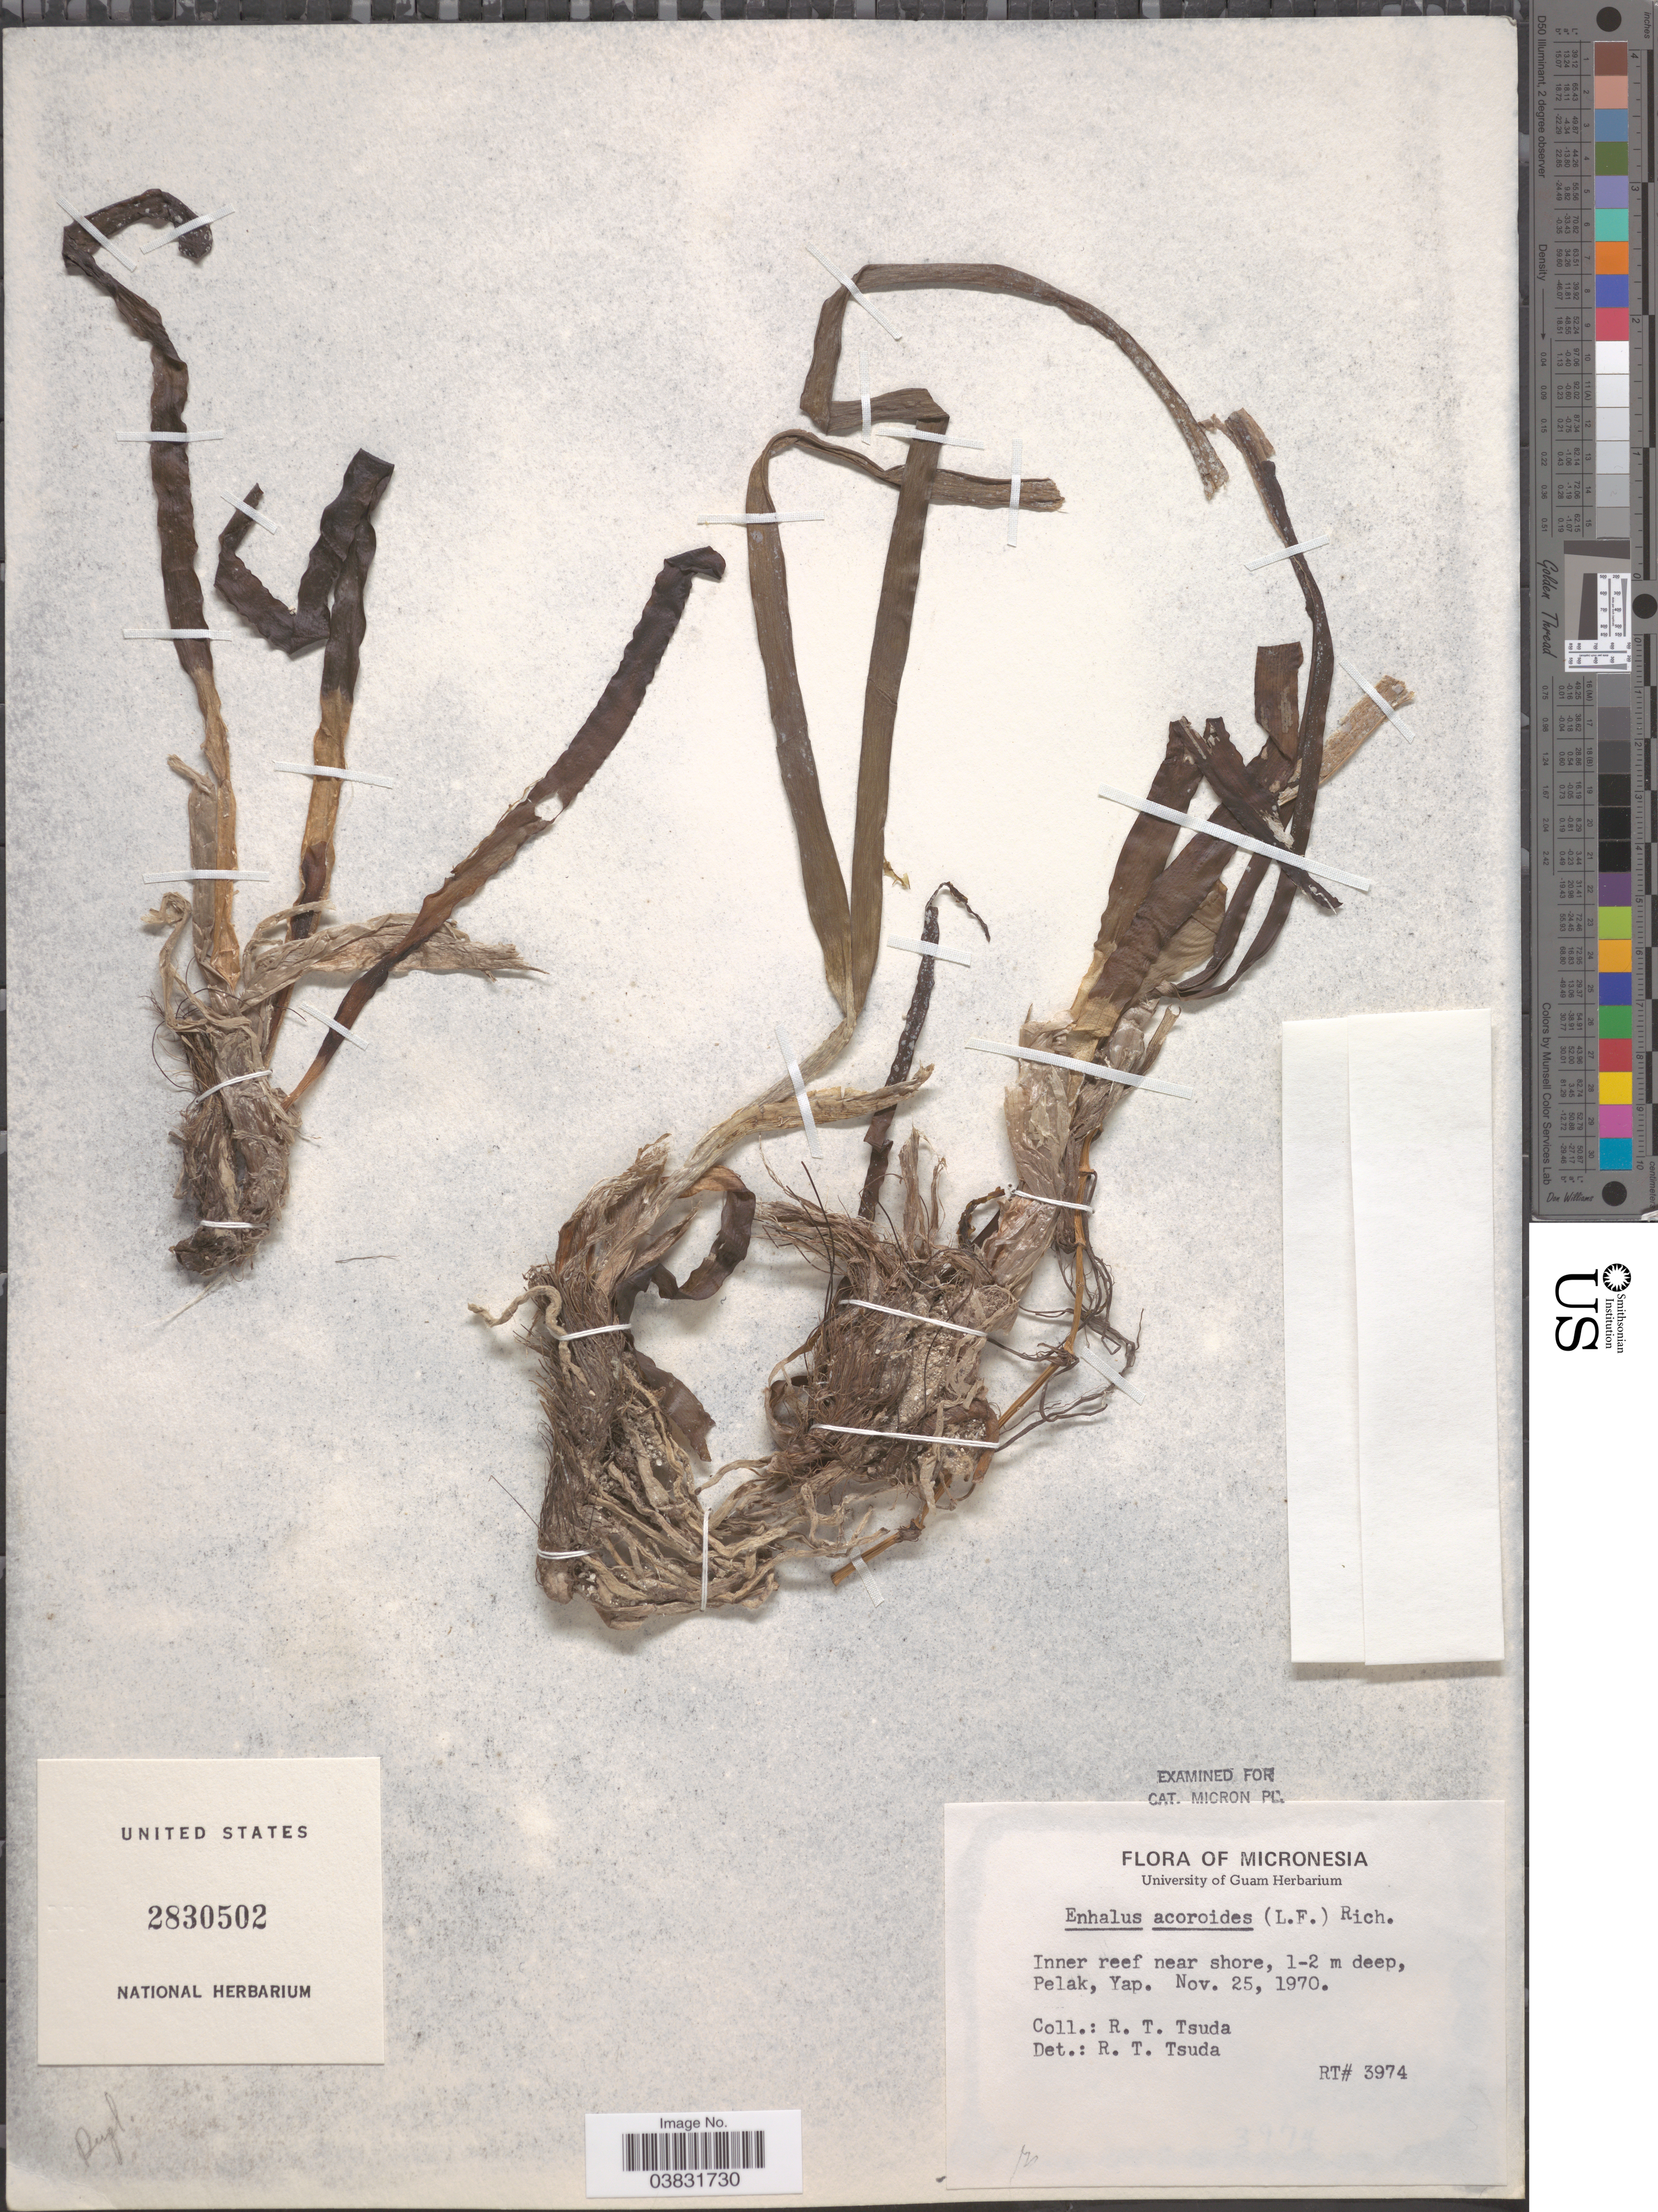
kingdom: Plantae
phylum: Tracheophyta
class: Liliopsida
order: Alismatales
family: Hydrocharitaceae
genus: Enhalus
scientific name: Enhalus acoroides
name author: (L. f.) Royle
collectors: R. Tsuda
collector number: RT3974*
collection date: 1970-11-25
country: Micronesia, Federated States of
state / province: Yap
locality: Inner reef near shore, Pelak, Yap.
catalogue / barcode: US 2830502